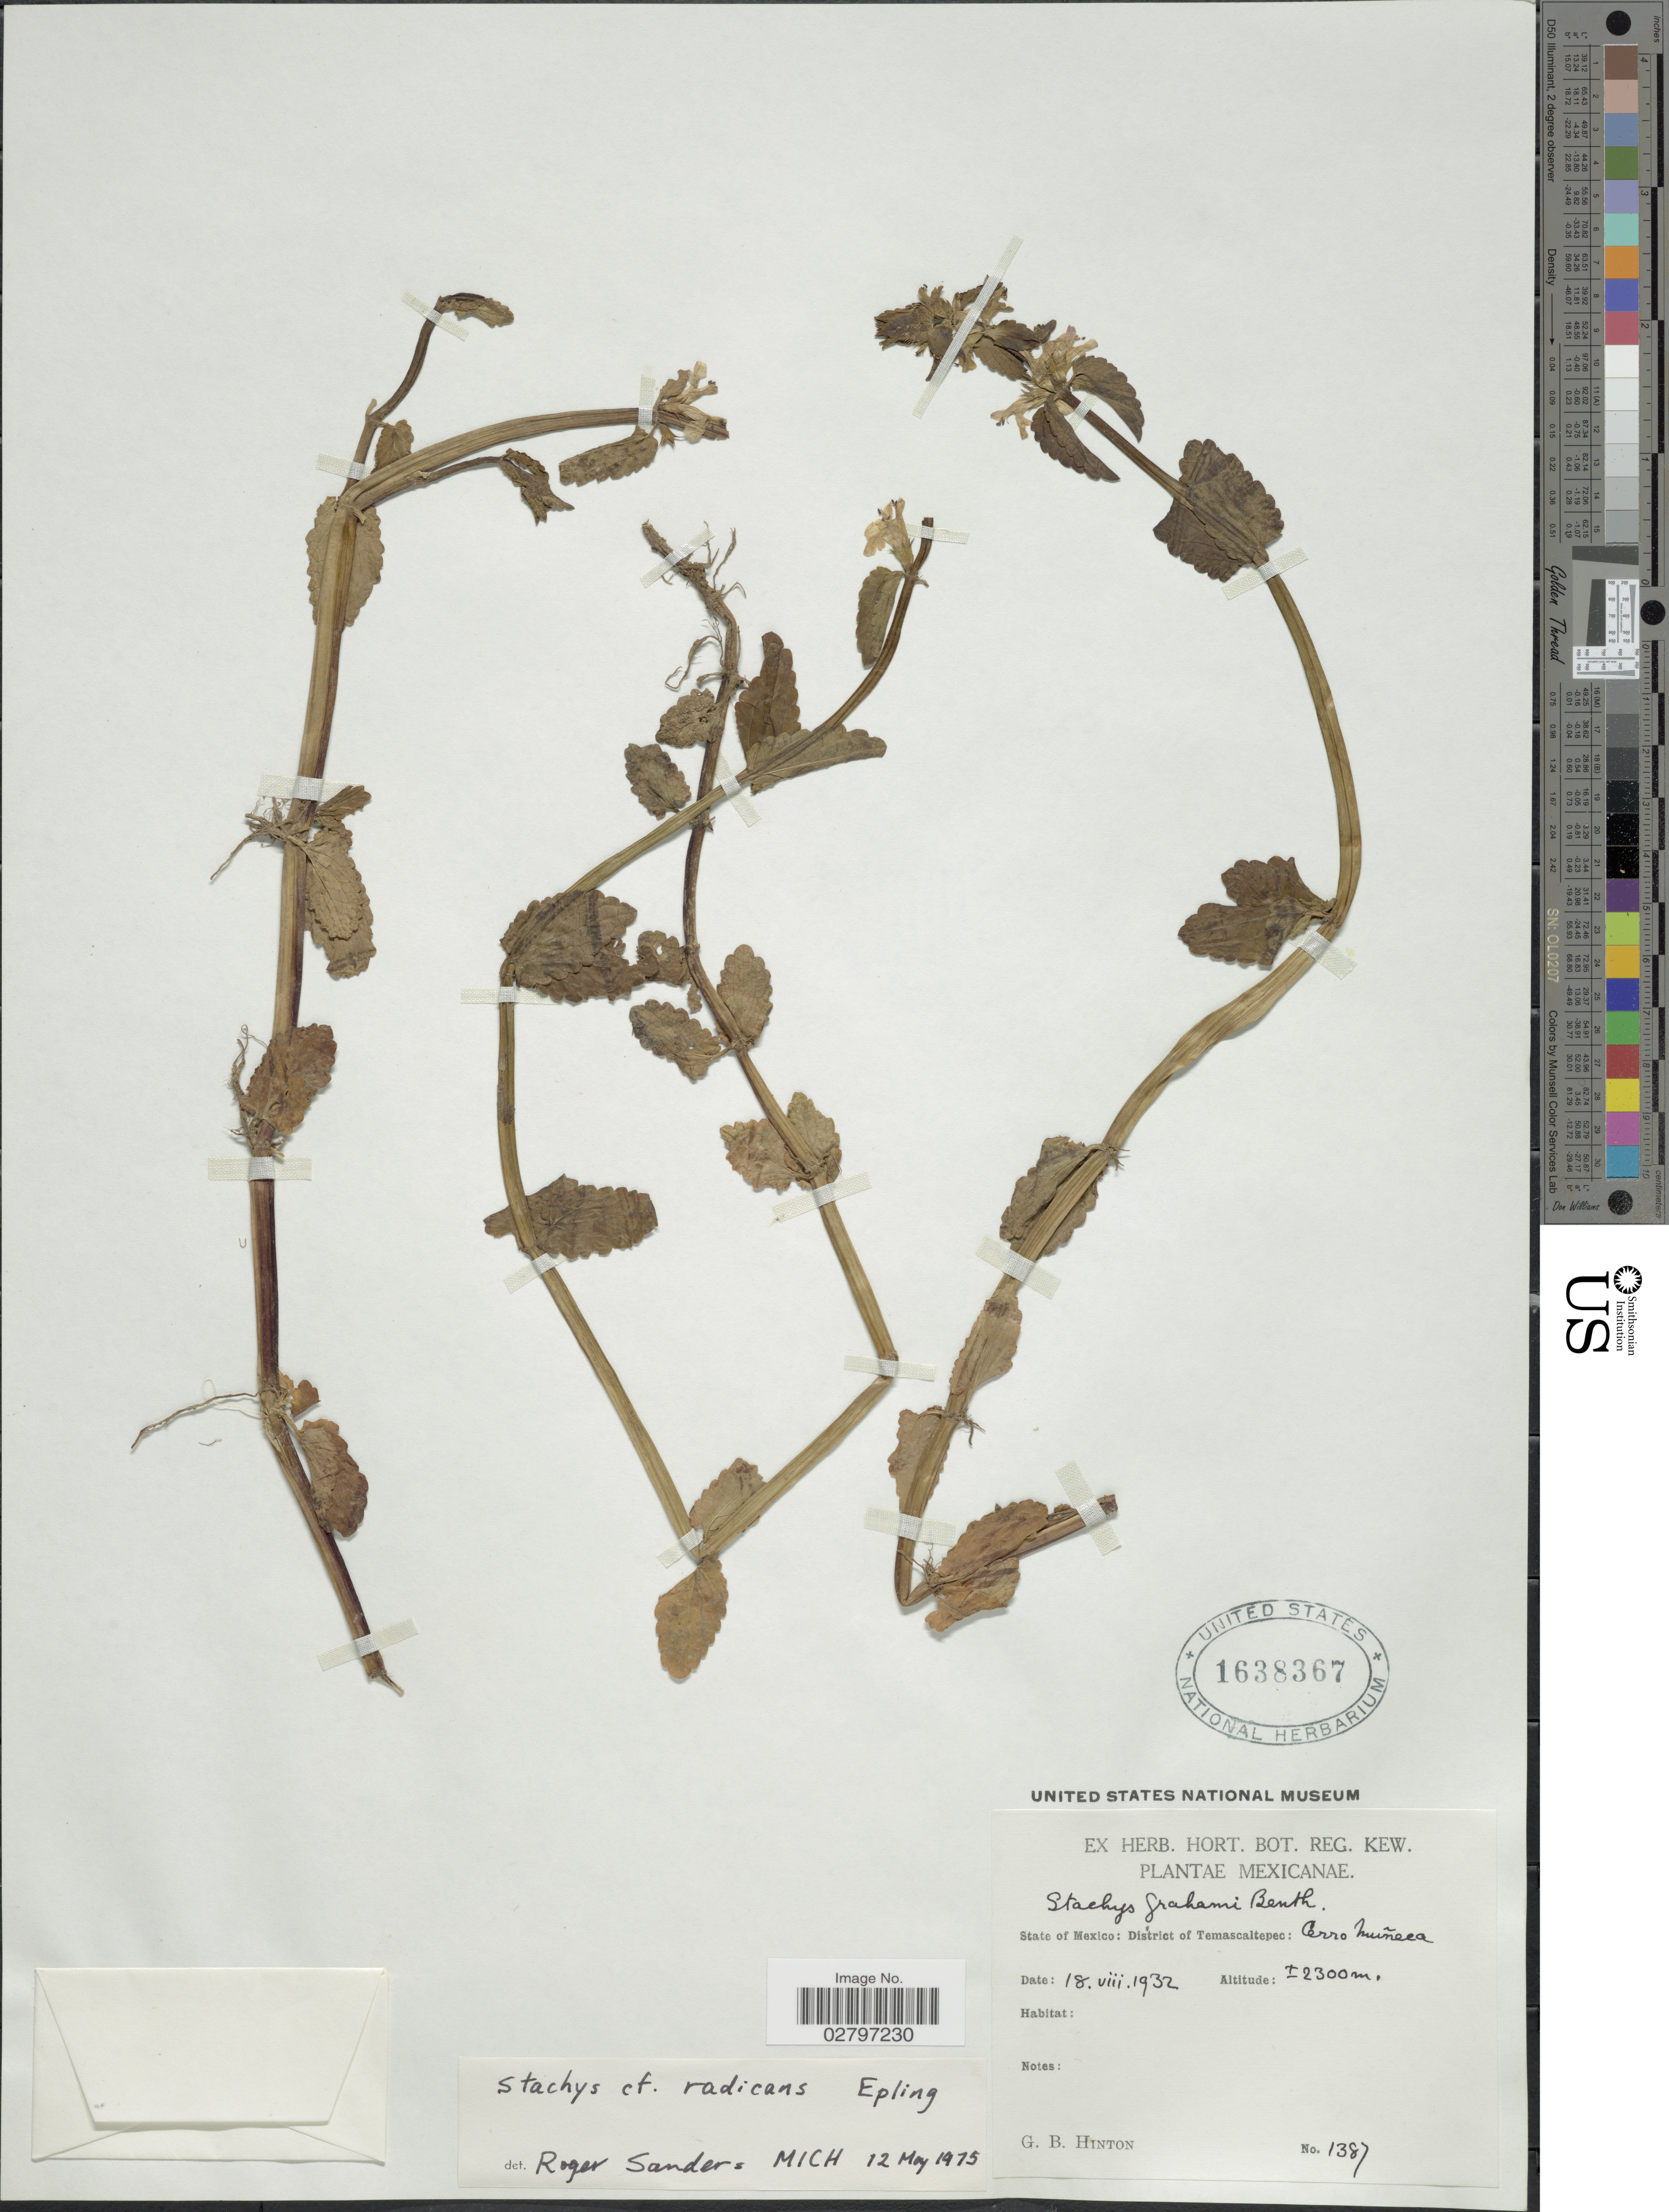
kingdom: Plantae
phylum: Tracheophyta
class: Magnoliopsida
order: Lamiales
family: Lamiaceae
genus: Stachys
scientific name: Stachys radicans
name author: Epling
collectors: G. B. Hinton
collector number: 1387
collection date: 1932-08-18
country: Mexico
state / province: México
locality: District of Temascaltepec: Cerro Muñeca.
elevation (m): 2300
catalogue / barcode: US 1638367